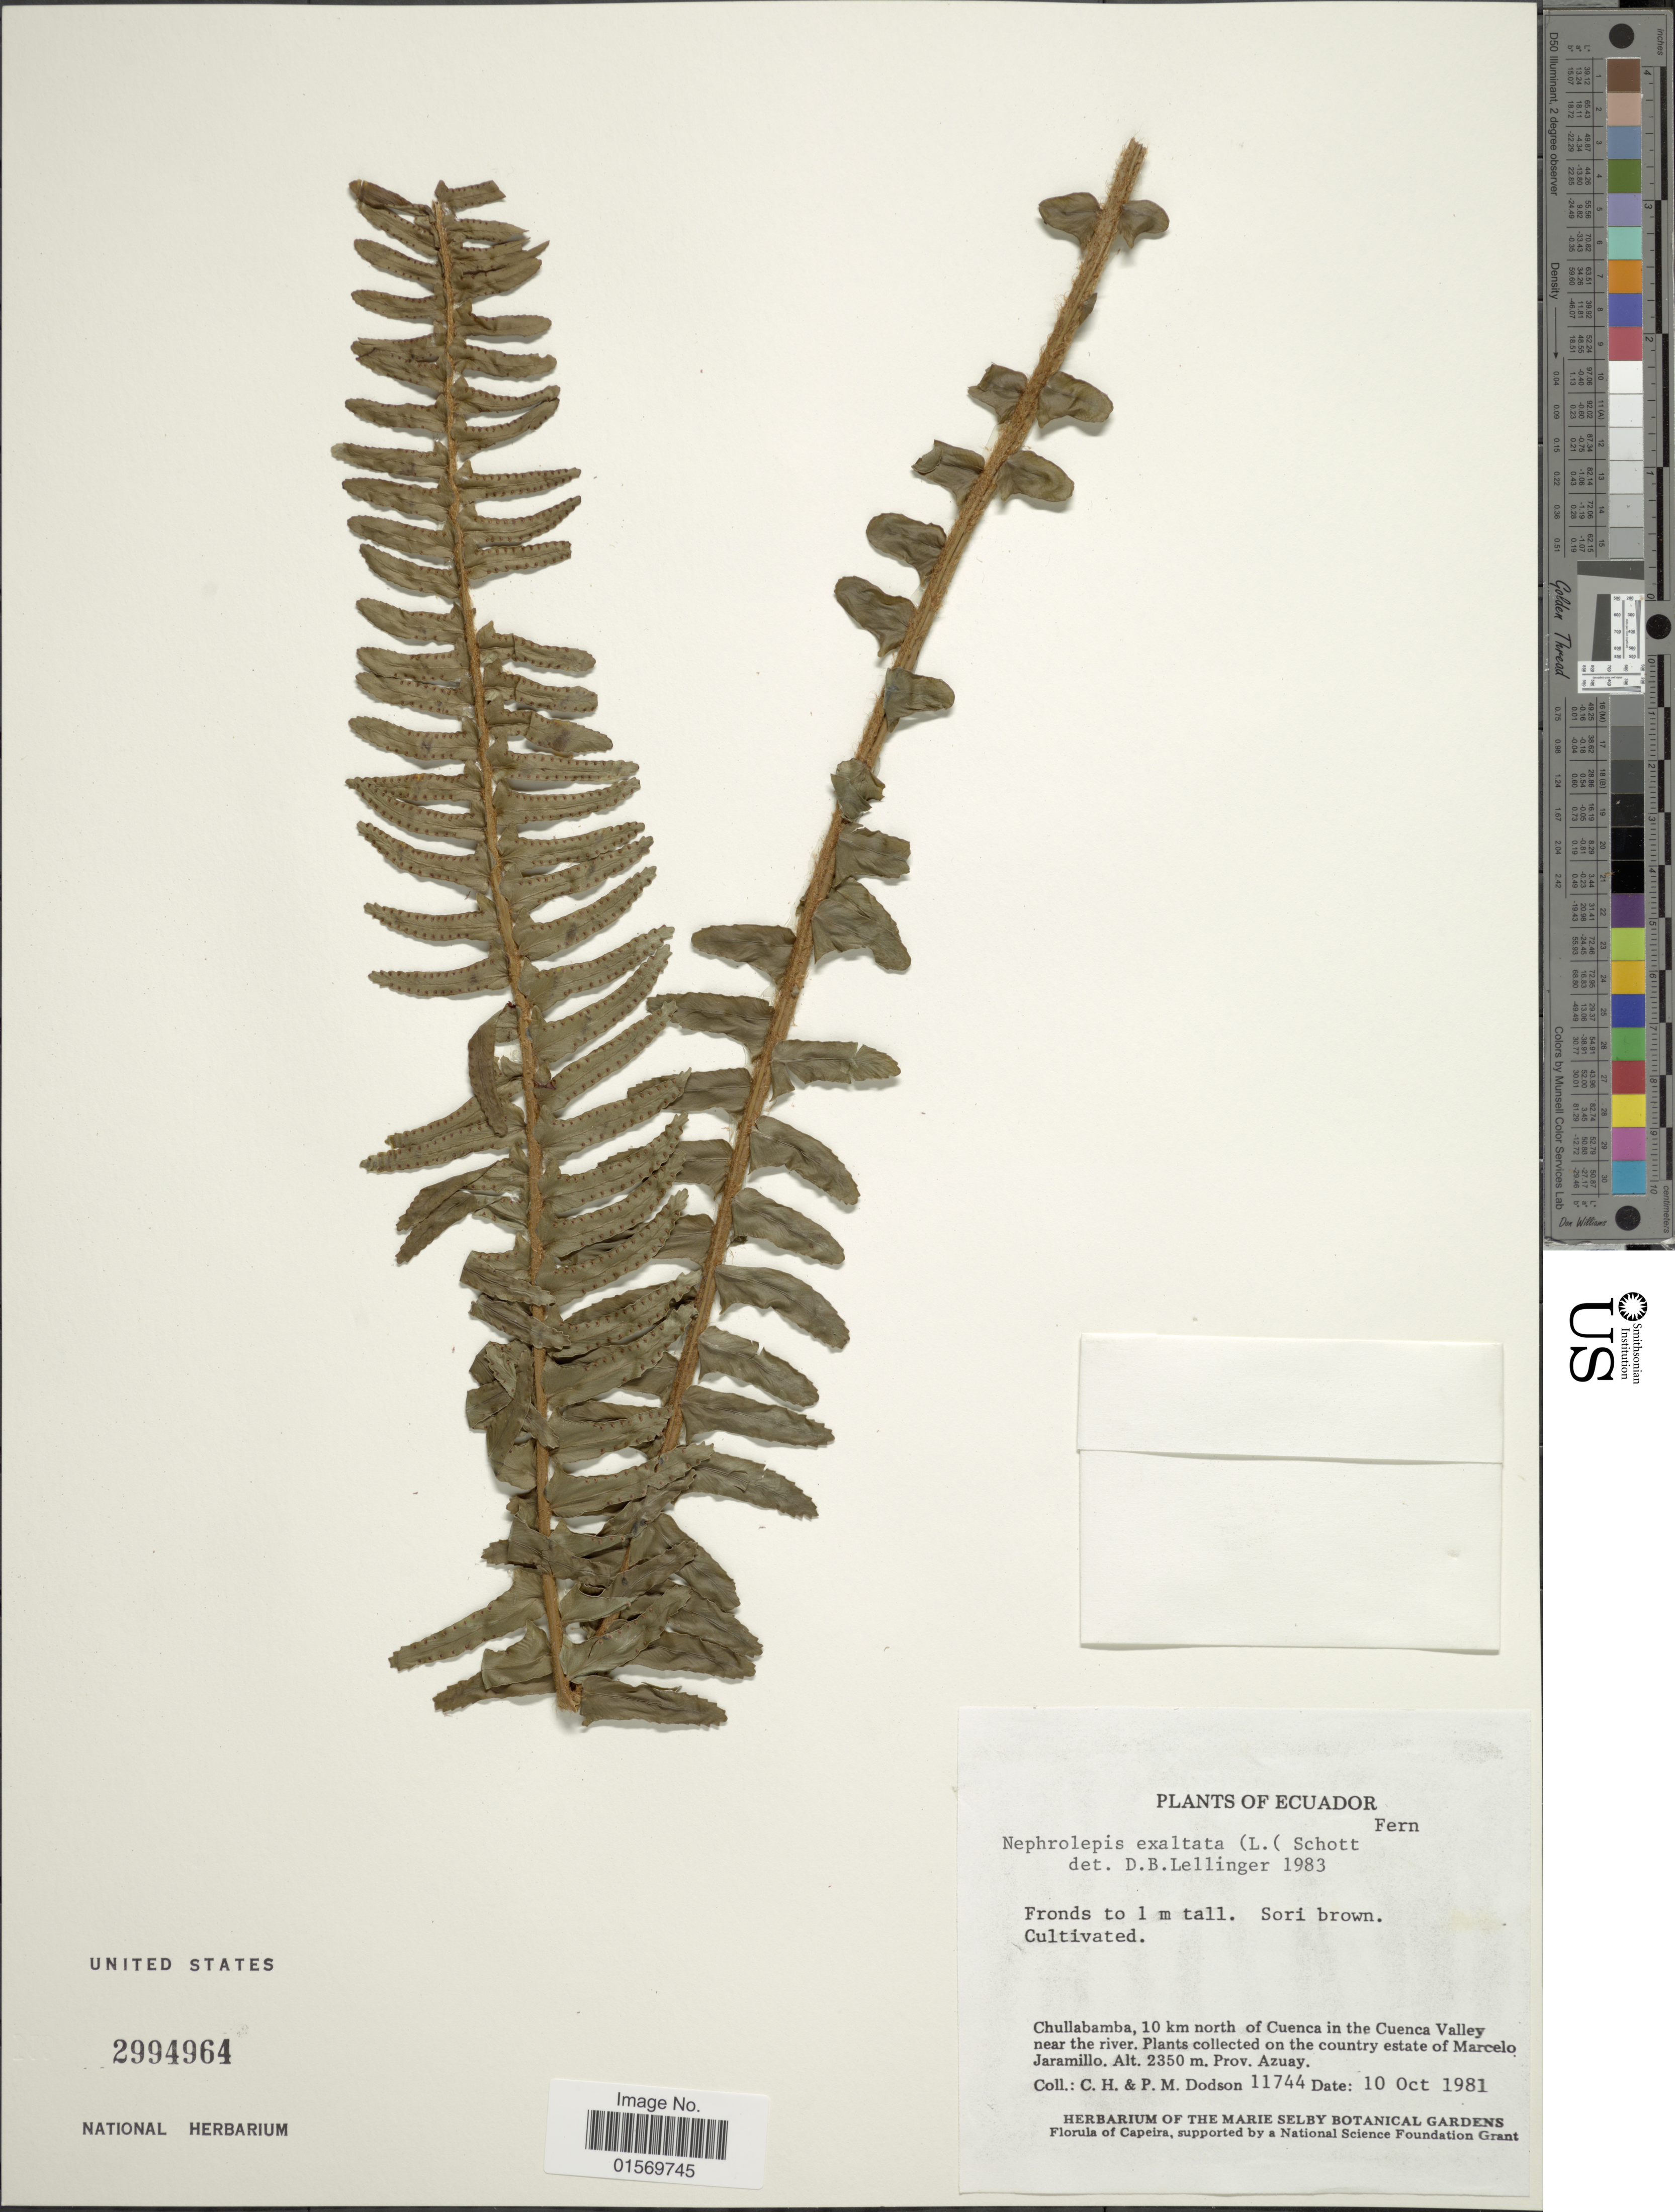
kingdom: Plantae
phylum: Tracheophyta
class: Polypodiopsida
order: Polypodiales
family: Nephrolepidaceae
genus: Nephrolepis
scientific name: Nephrolepis exaltata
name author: (L.) Schott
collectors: C. H. Dodson & P. M. Dodson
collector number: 11744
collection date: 1981-10-10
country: Ecuador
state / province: Azuay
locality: Chullabamba, 10 km north of Cuenca in the Cuenca Valley near the river, on the country estate of Marcelo Jaramillo.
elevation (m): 2350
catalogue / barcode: US 2994964